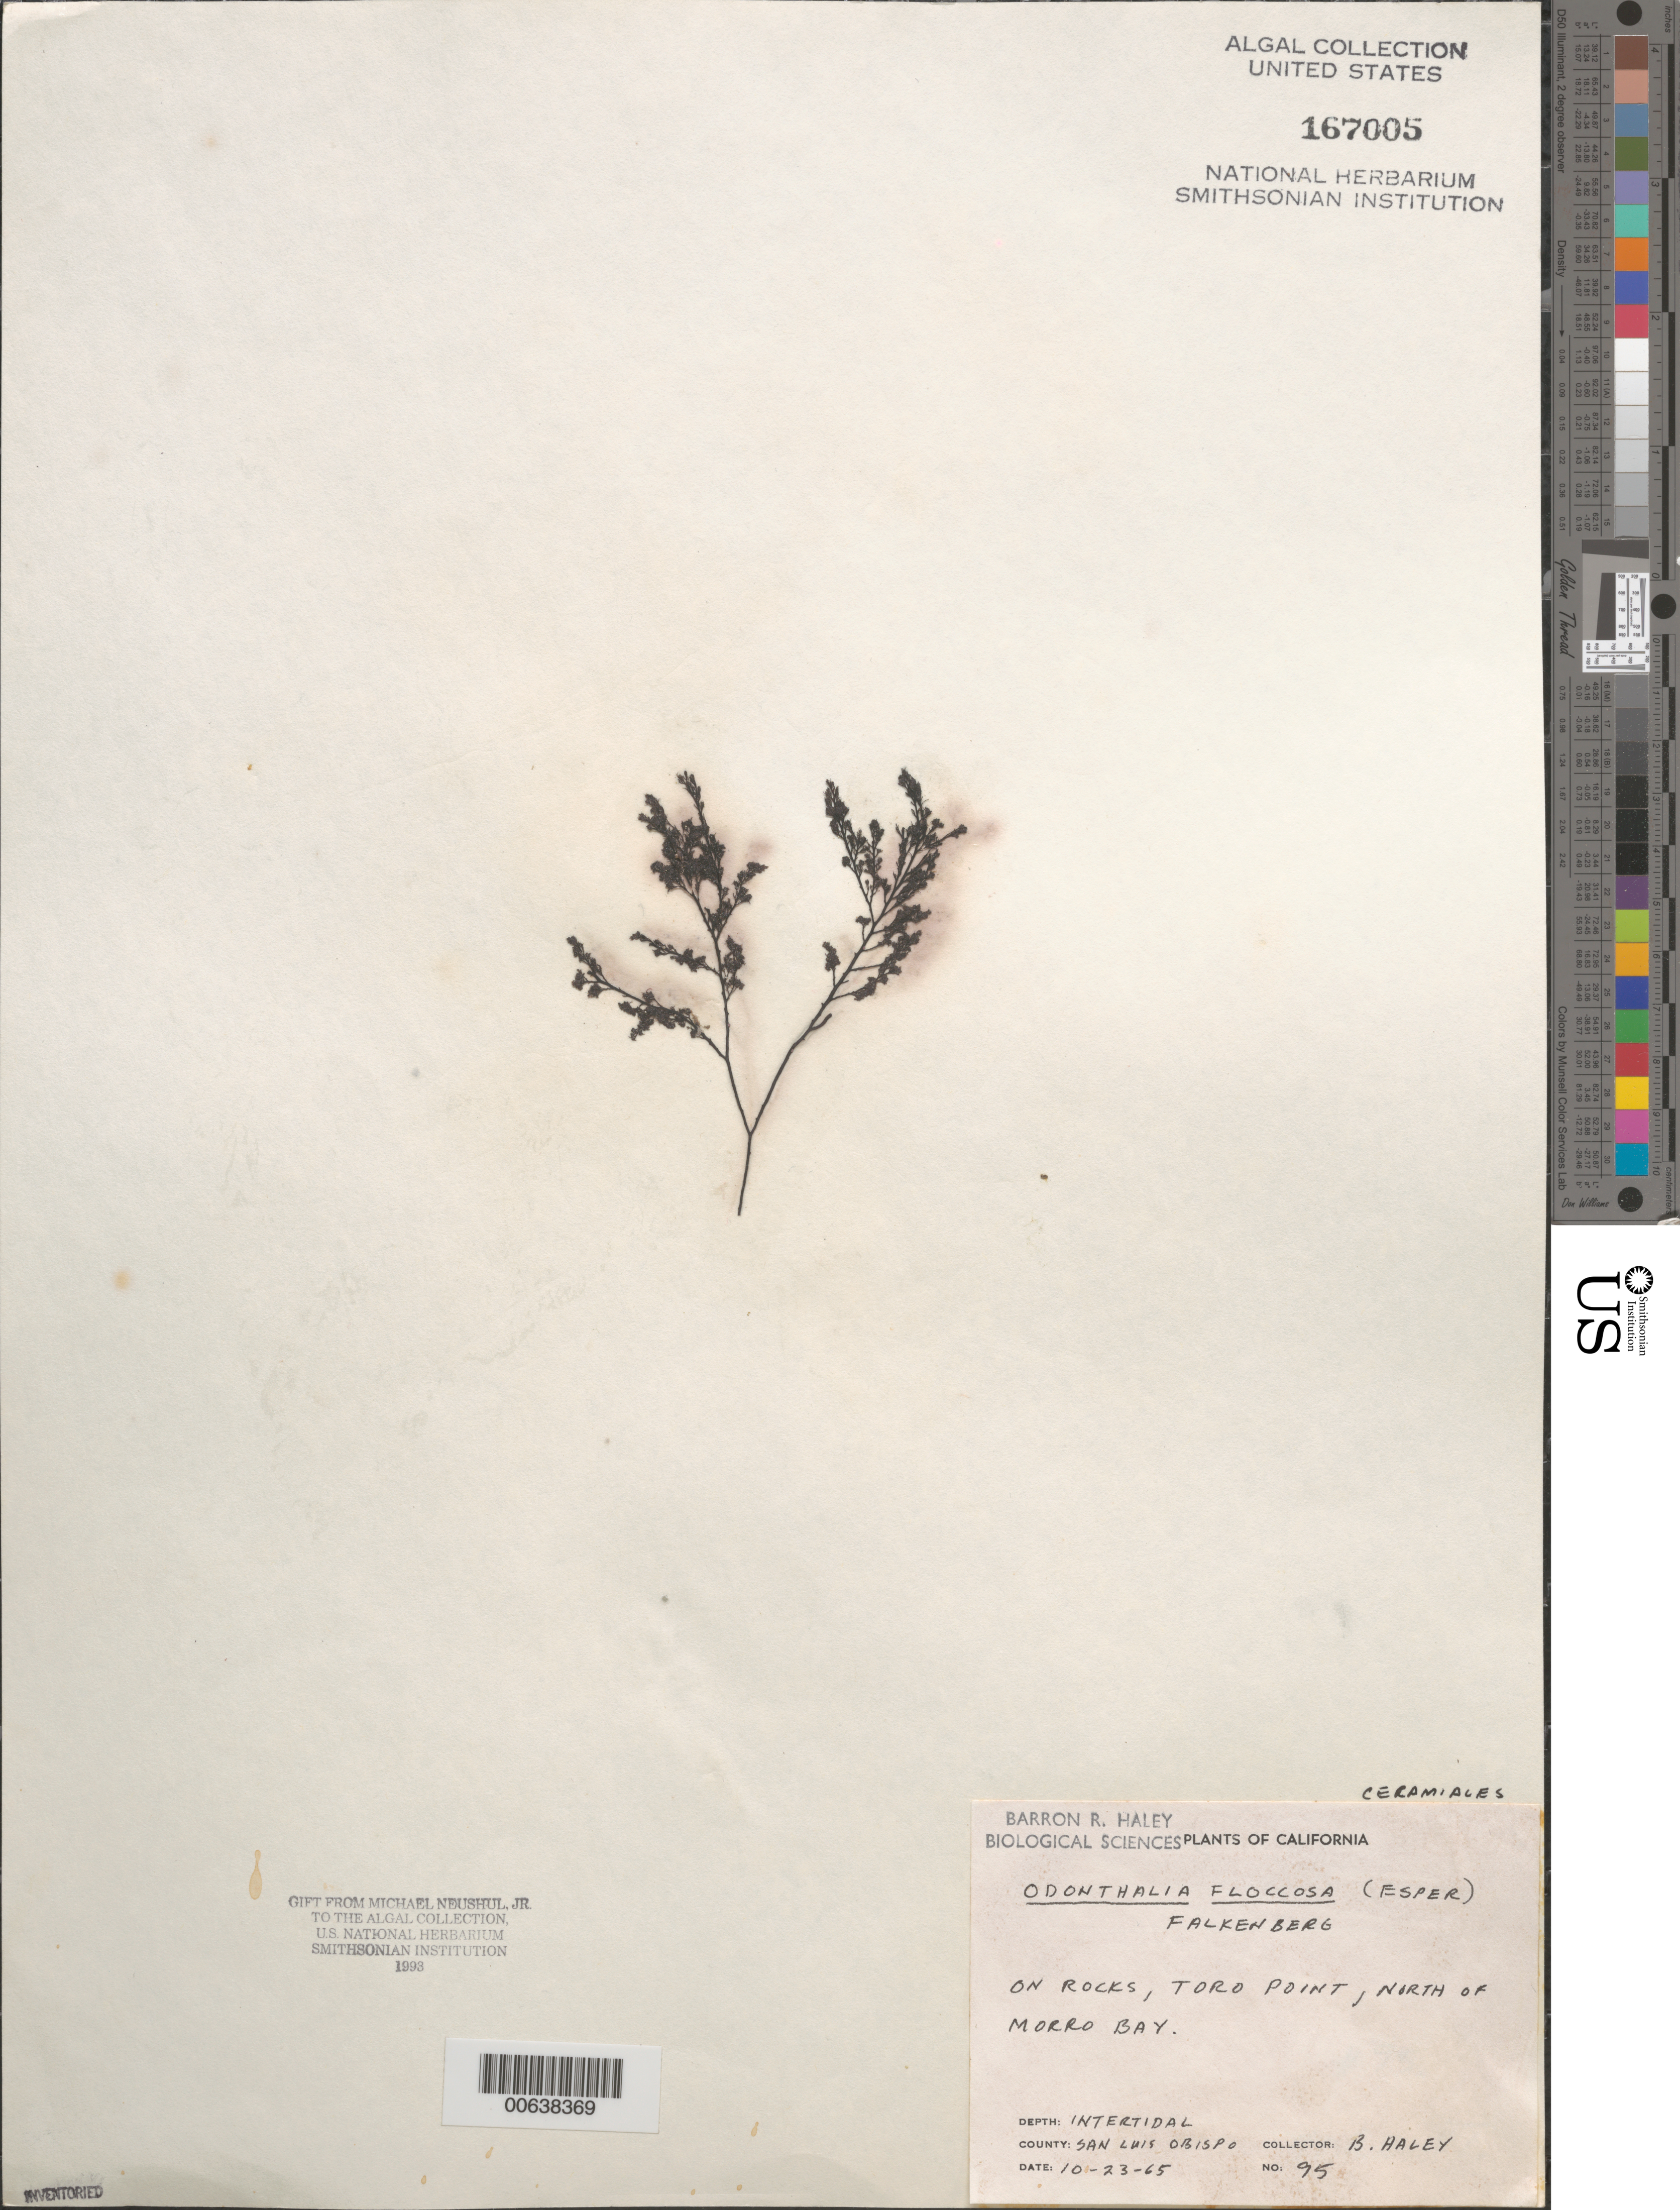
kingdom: Plantae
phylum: Rhodophyta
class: Florideophyceae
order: Ceramiales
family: Rhodomelaceae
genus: Odonthalia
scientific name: Odonthalia floccosa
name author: (Esper) Falkenb.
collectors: B. Haley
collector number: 95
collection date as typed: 23 Oct 1965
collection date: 1965-10-23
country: United States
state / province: California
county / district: San Luis Obispo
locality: Toro Point, north of Morro Bay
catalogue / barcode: US 167005